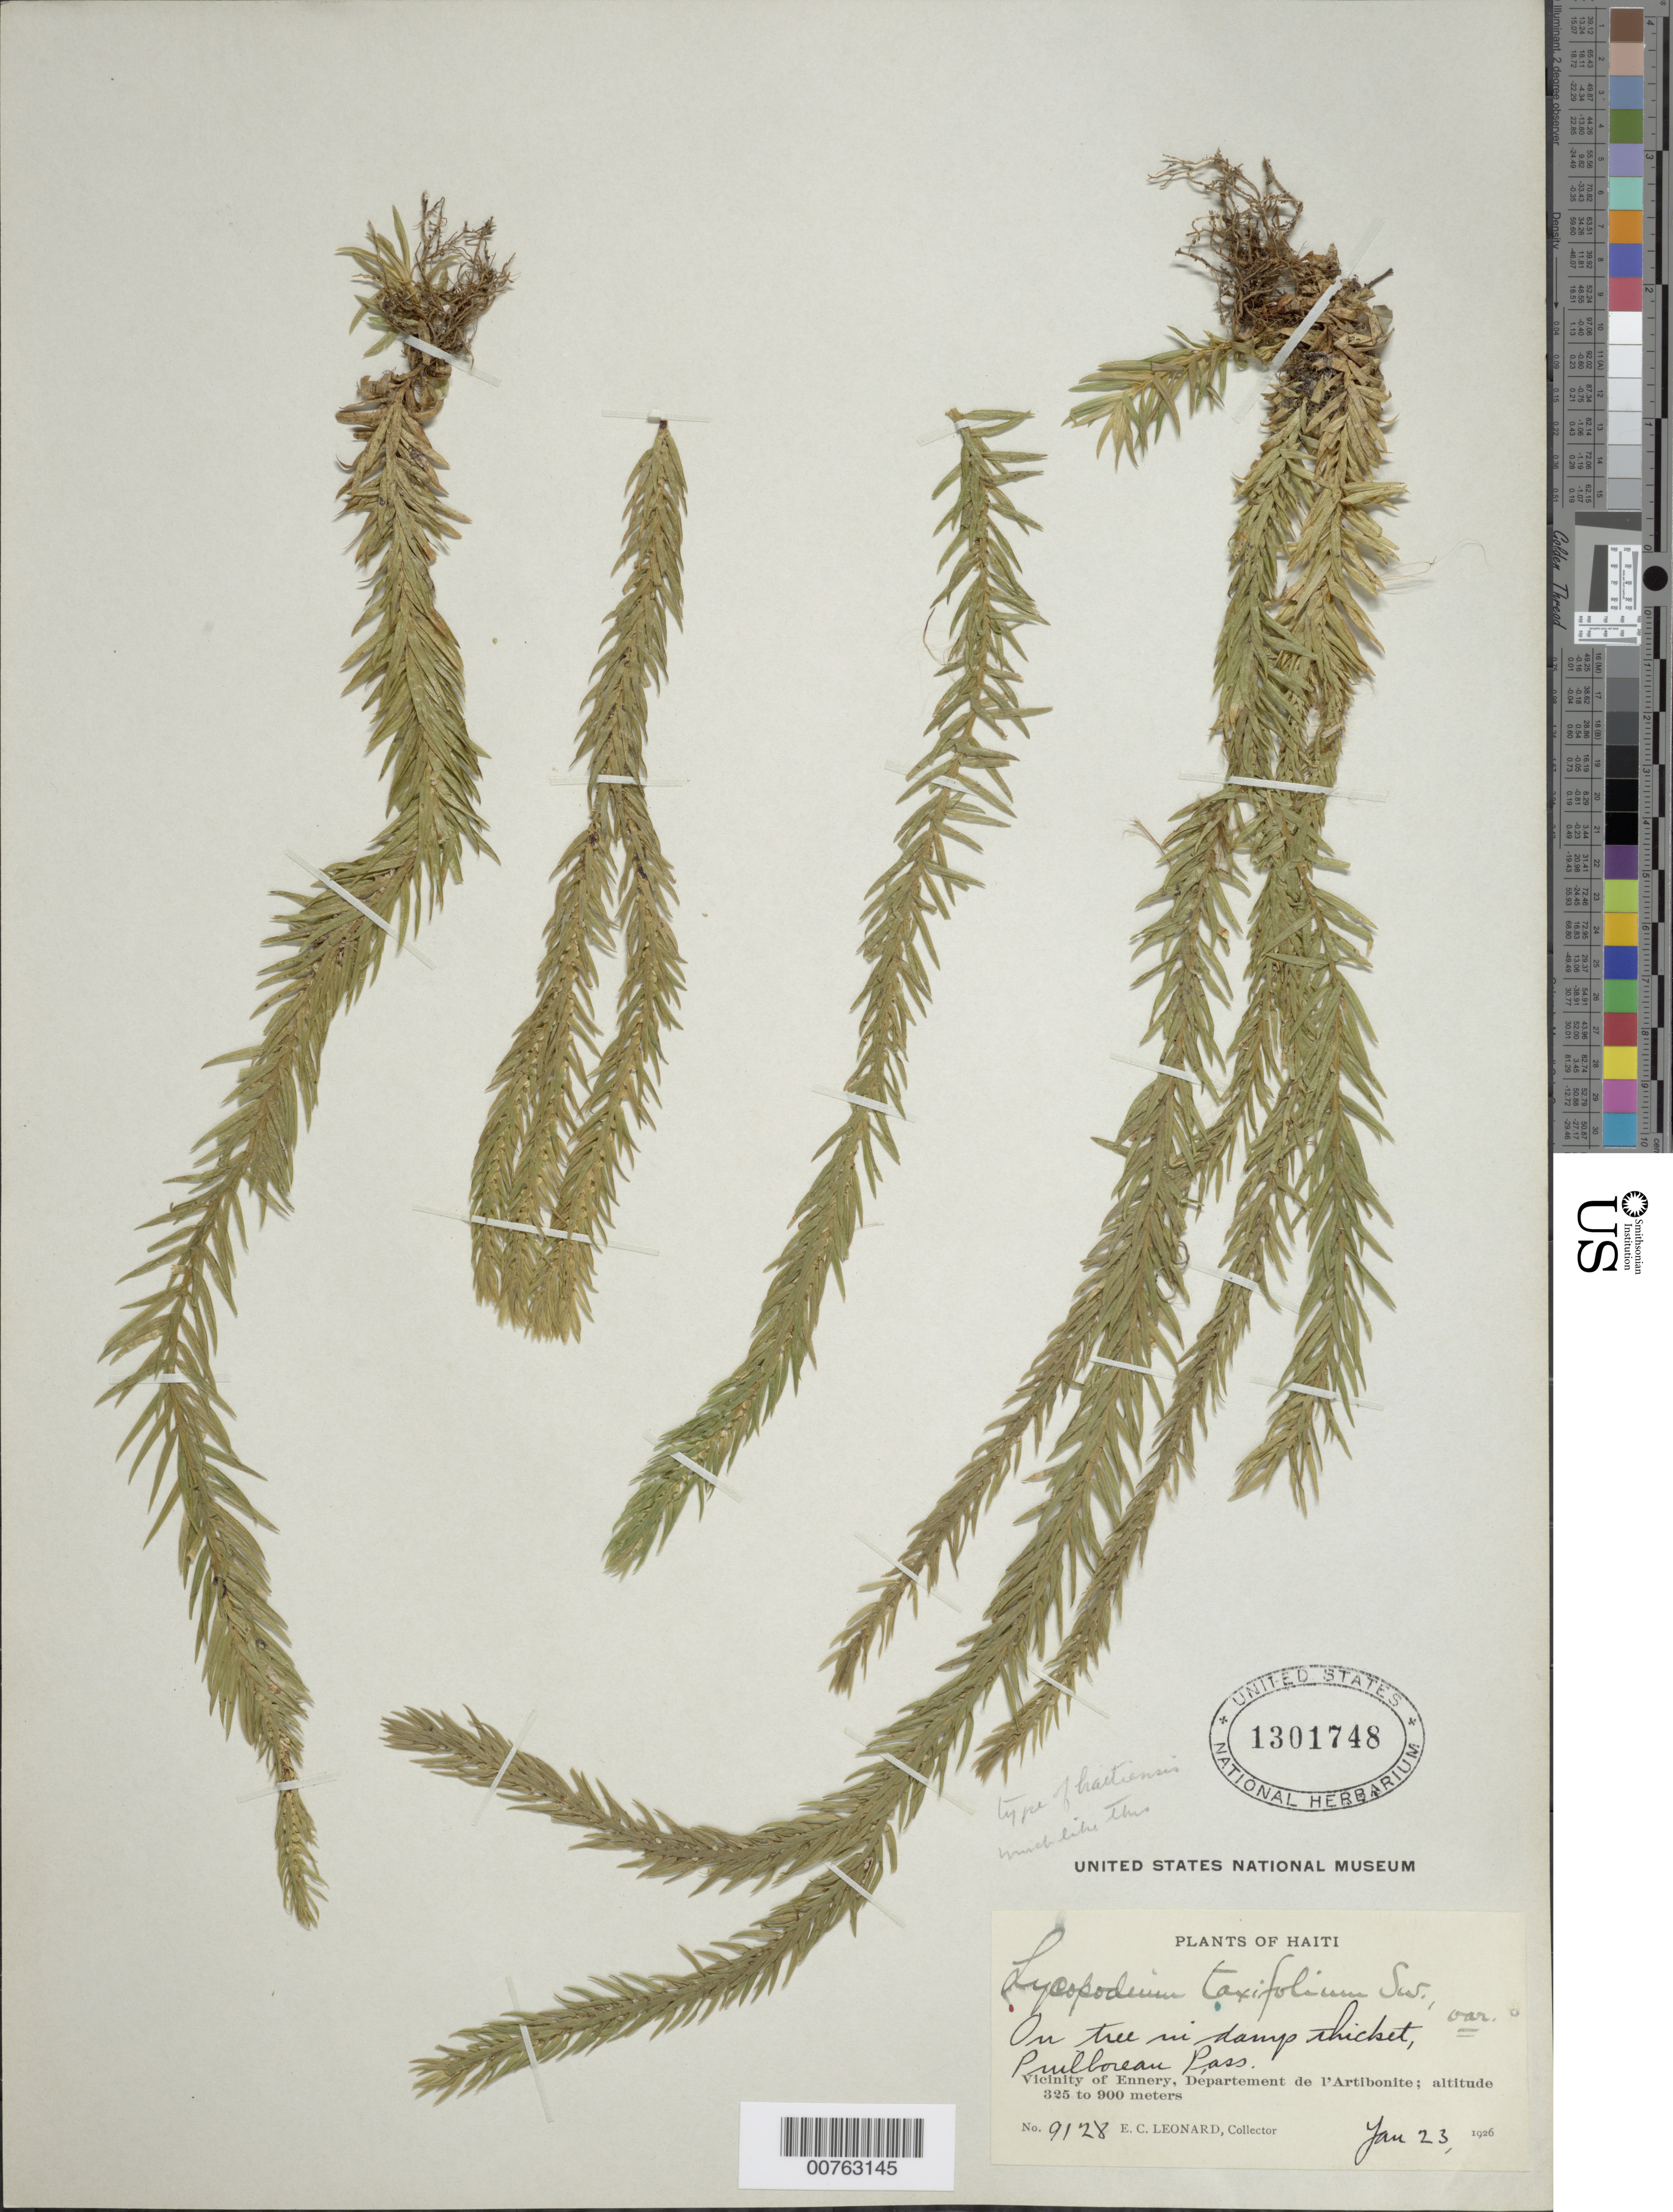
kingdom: Plantae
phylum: Tracheophyta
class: Lycopodiopsida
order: Lycopodiales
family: Lycopodiaceae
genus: Phlegmariurus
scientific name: Phlegmariurus taxifolius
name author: (Sw.) Á. Löve & D. Löve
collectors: E. C. Leonard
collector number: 9128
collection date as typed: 23 Jan 1926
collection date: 1926-01-23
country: Haiti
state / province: Artibonite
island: Hispaniola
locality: Vicinity of Ennery, Dept. de l'Artibonite. Puilloreau Pass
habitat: On tree in damp thicket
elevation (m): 325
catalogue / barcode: US 1301748